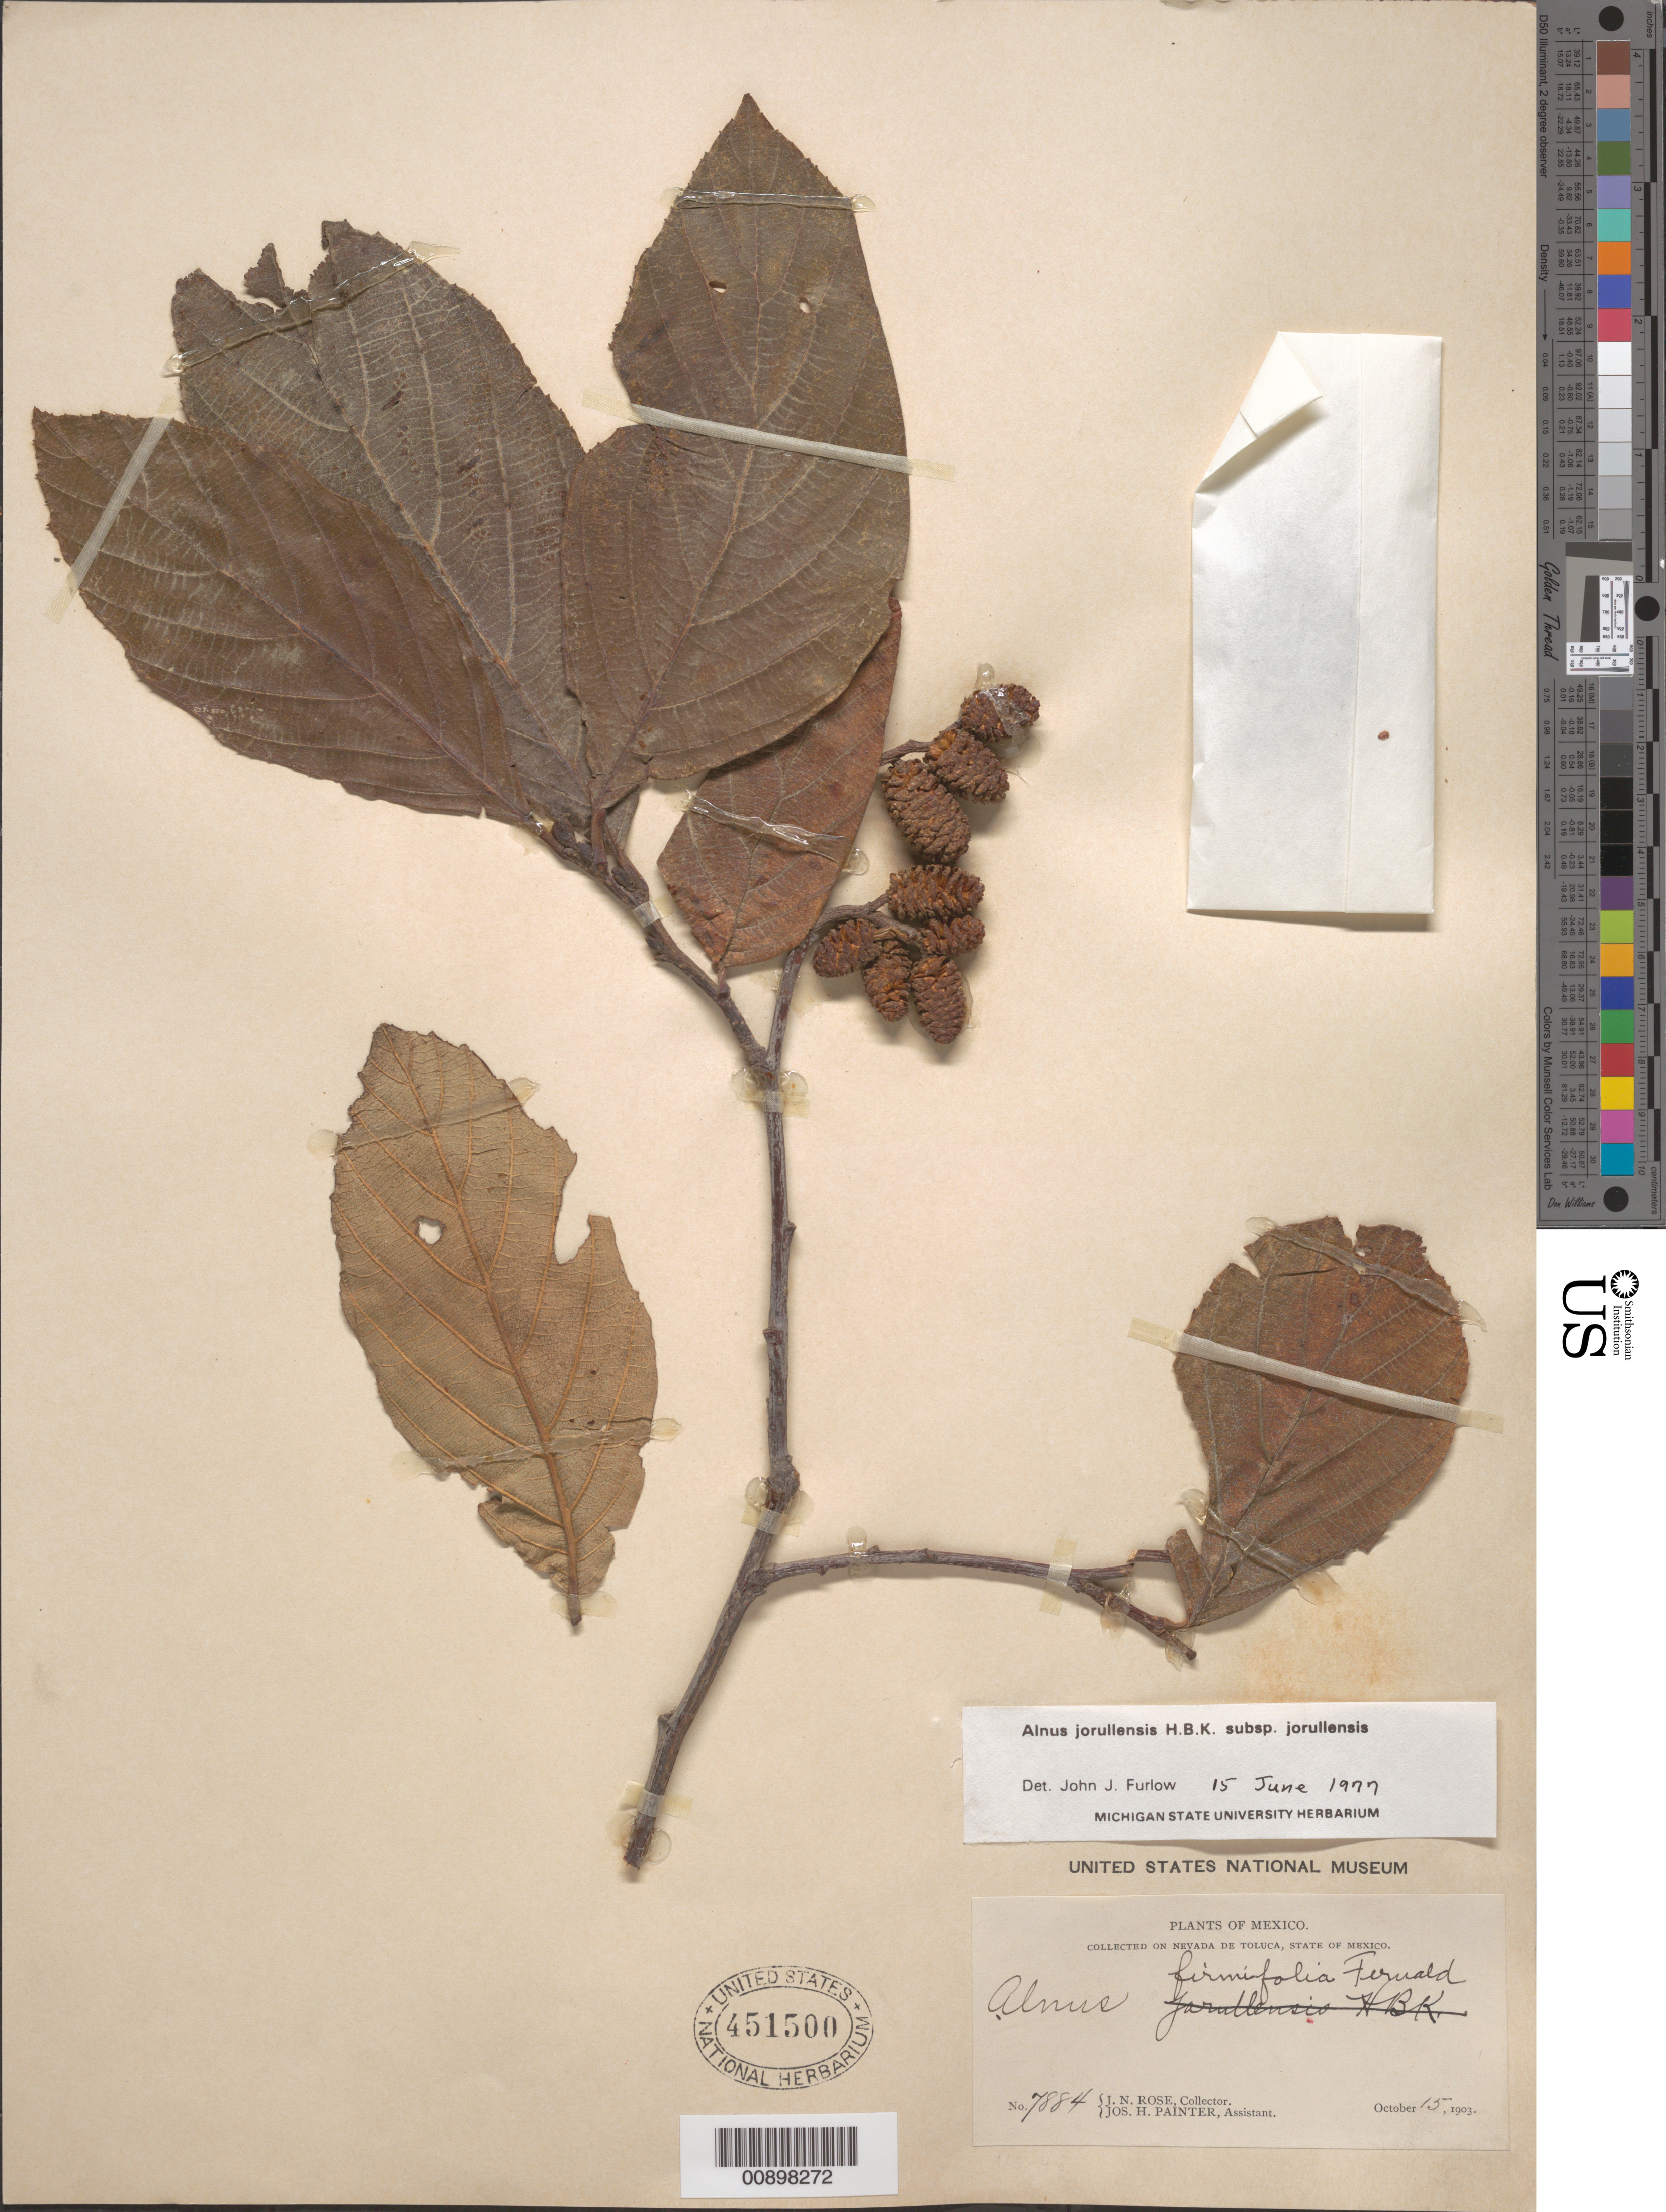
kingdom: Plantae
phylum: Tracheophyta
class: Magnoliopsida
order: Fagales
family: Betulaceae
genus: Alnus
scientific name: Alnus jorullensis subsp. jorullensis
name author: Kunth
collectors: J. N. Rose & J. H. Painter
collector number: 7884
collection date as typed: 15 Oct 1903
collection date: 1903-10-15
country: Mexico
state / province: México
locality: Nevada [sic] de Toluca, State of México.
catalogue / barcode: US 451500